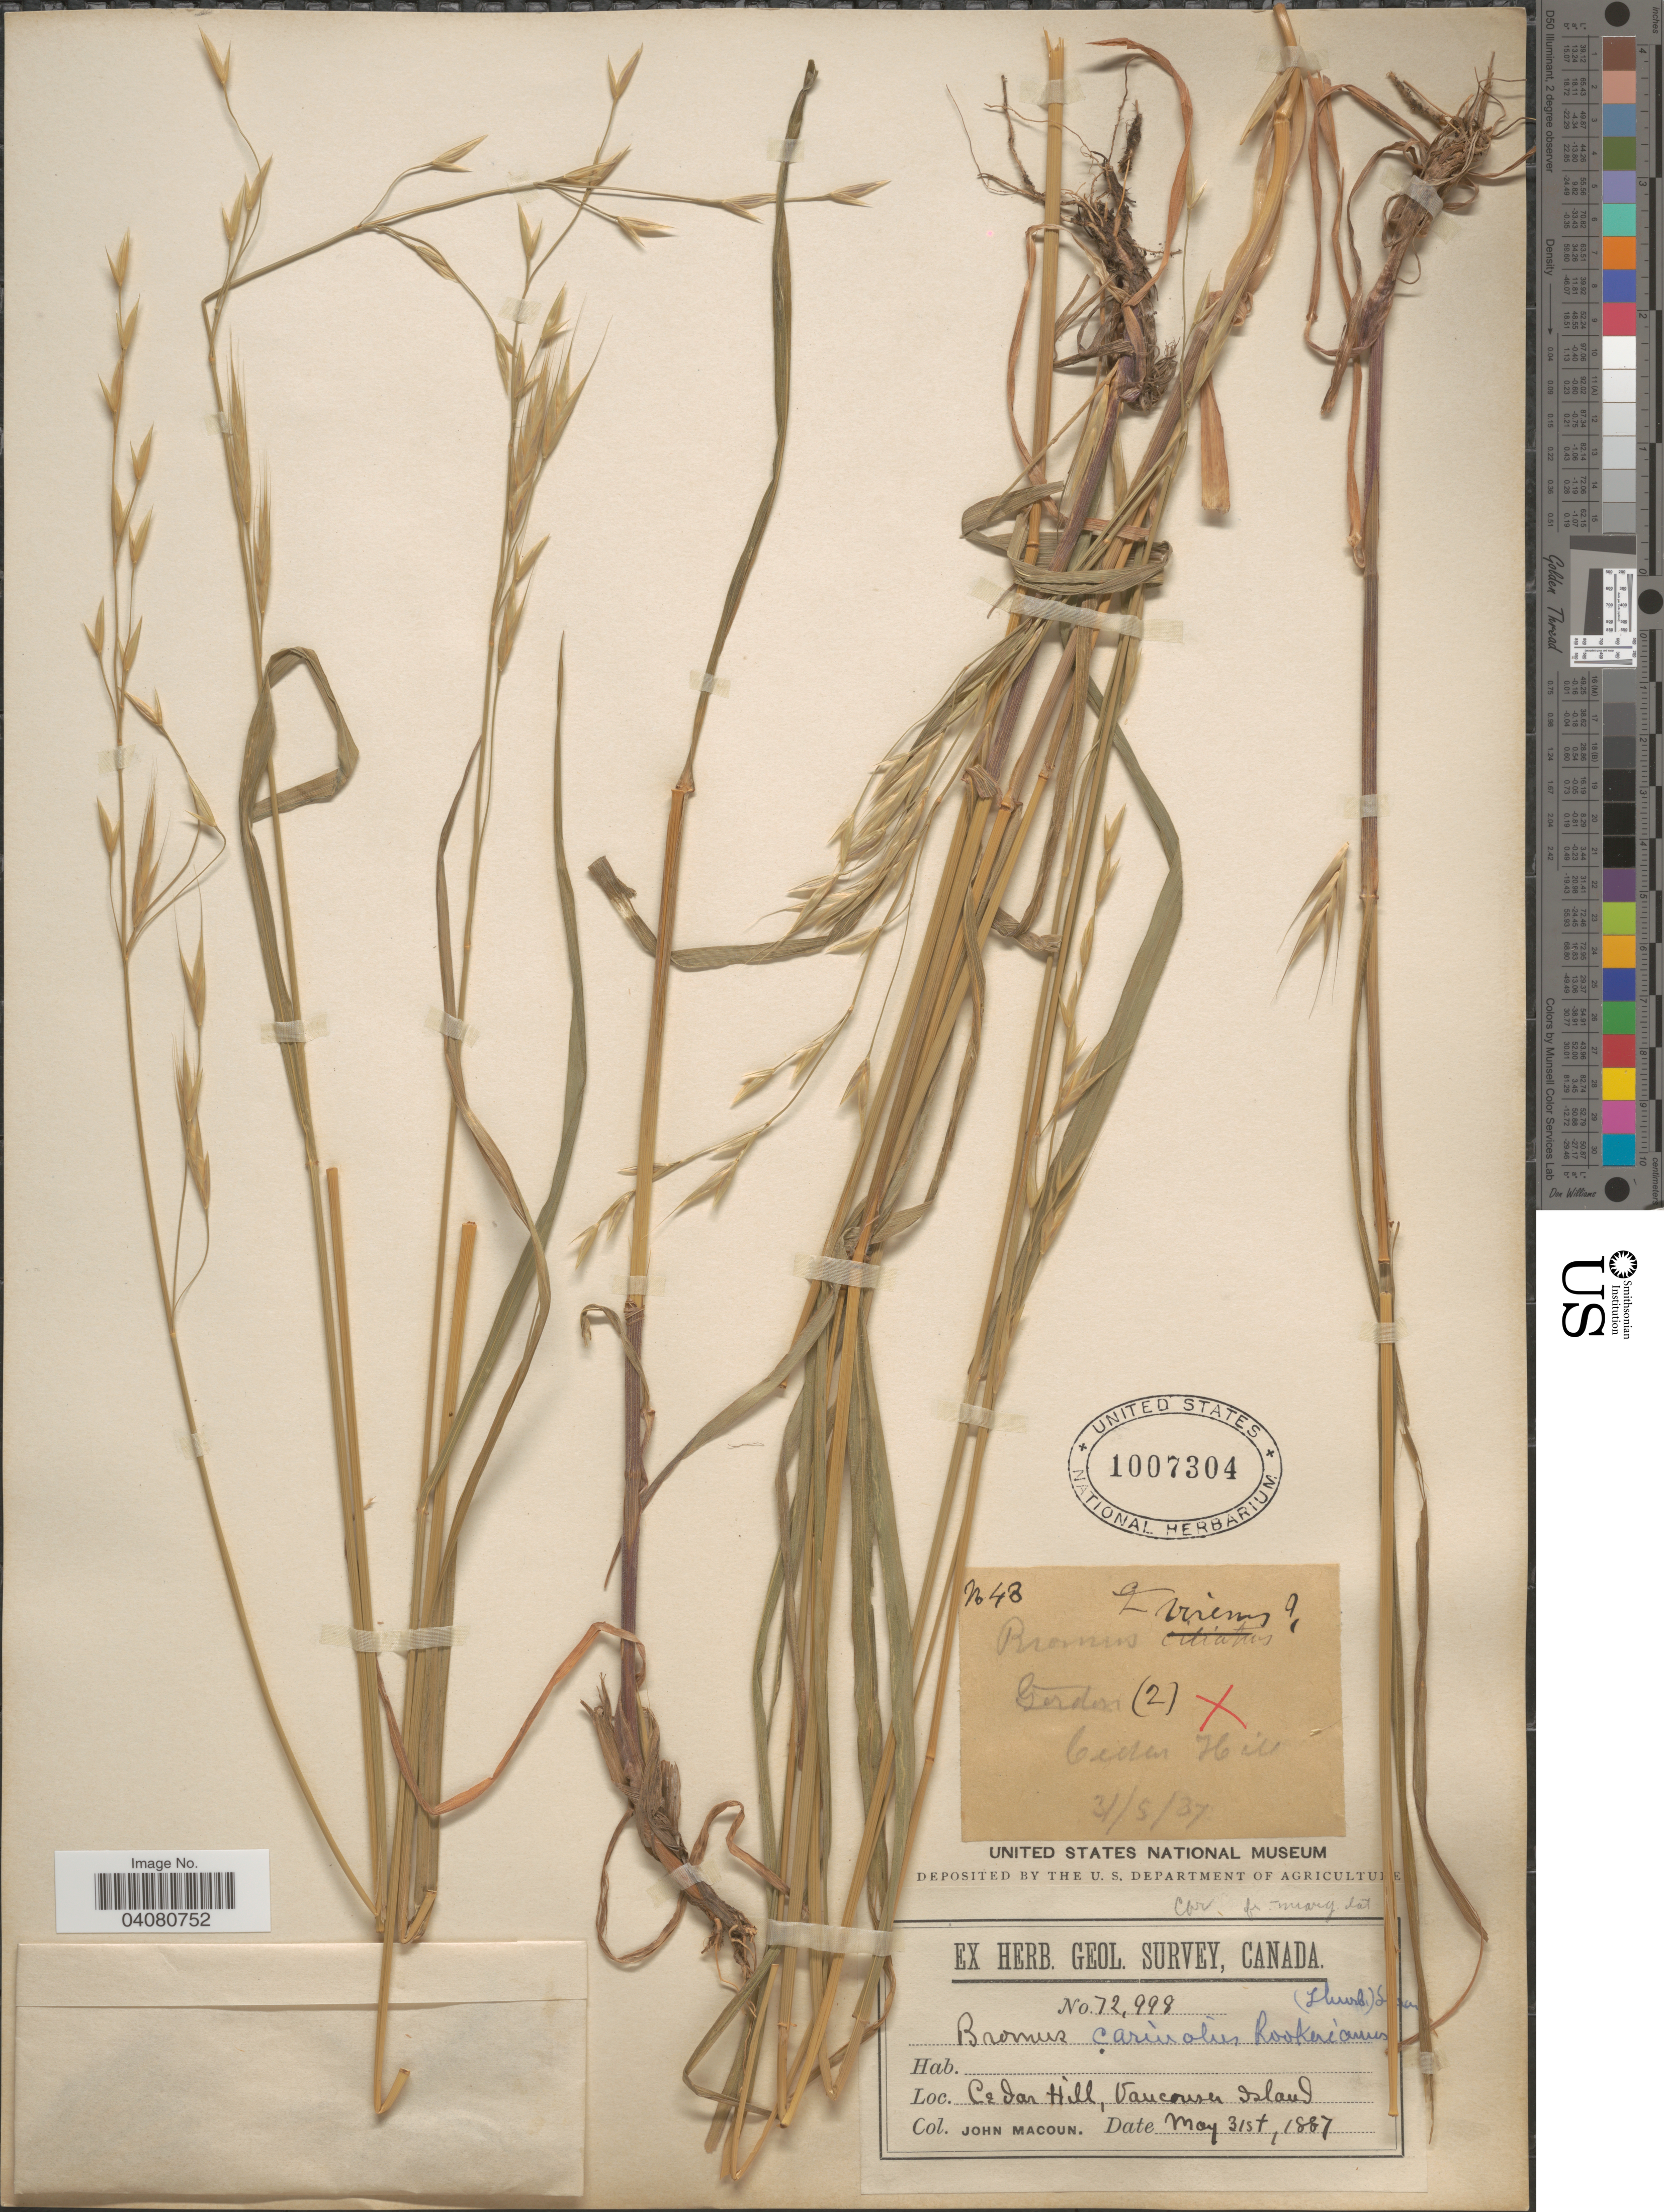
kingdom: Plantae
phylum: Tracheophyta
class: Liliopsida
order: Poales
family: Poaceae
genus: Bromus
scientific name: Bromus carinatus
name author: Hook. & Arn.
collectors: J. Macoun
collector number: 48/72998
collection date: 1887-05-31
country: Canada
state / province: British Columbia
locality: Herb. Geol. Survey, Canada. Cedar Hill, Vancouver Island.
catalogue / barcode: US 1007304